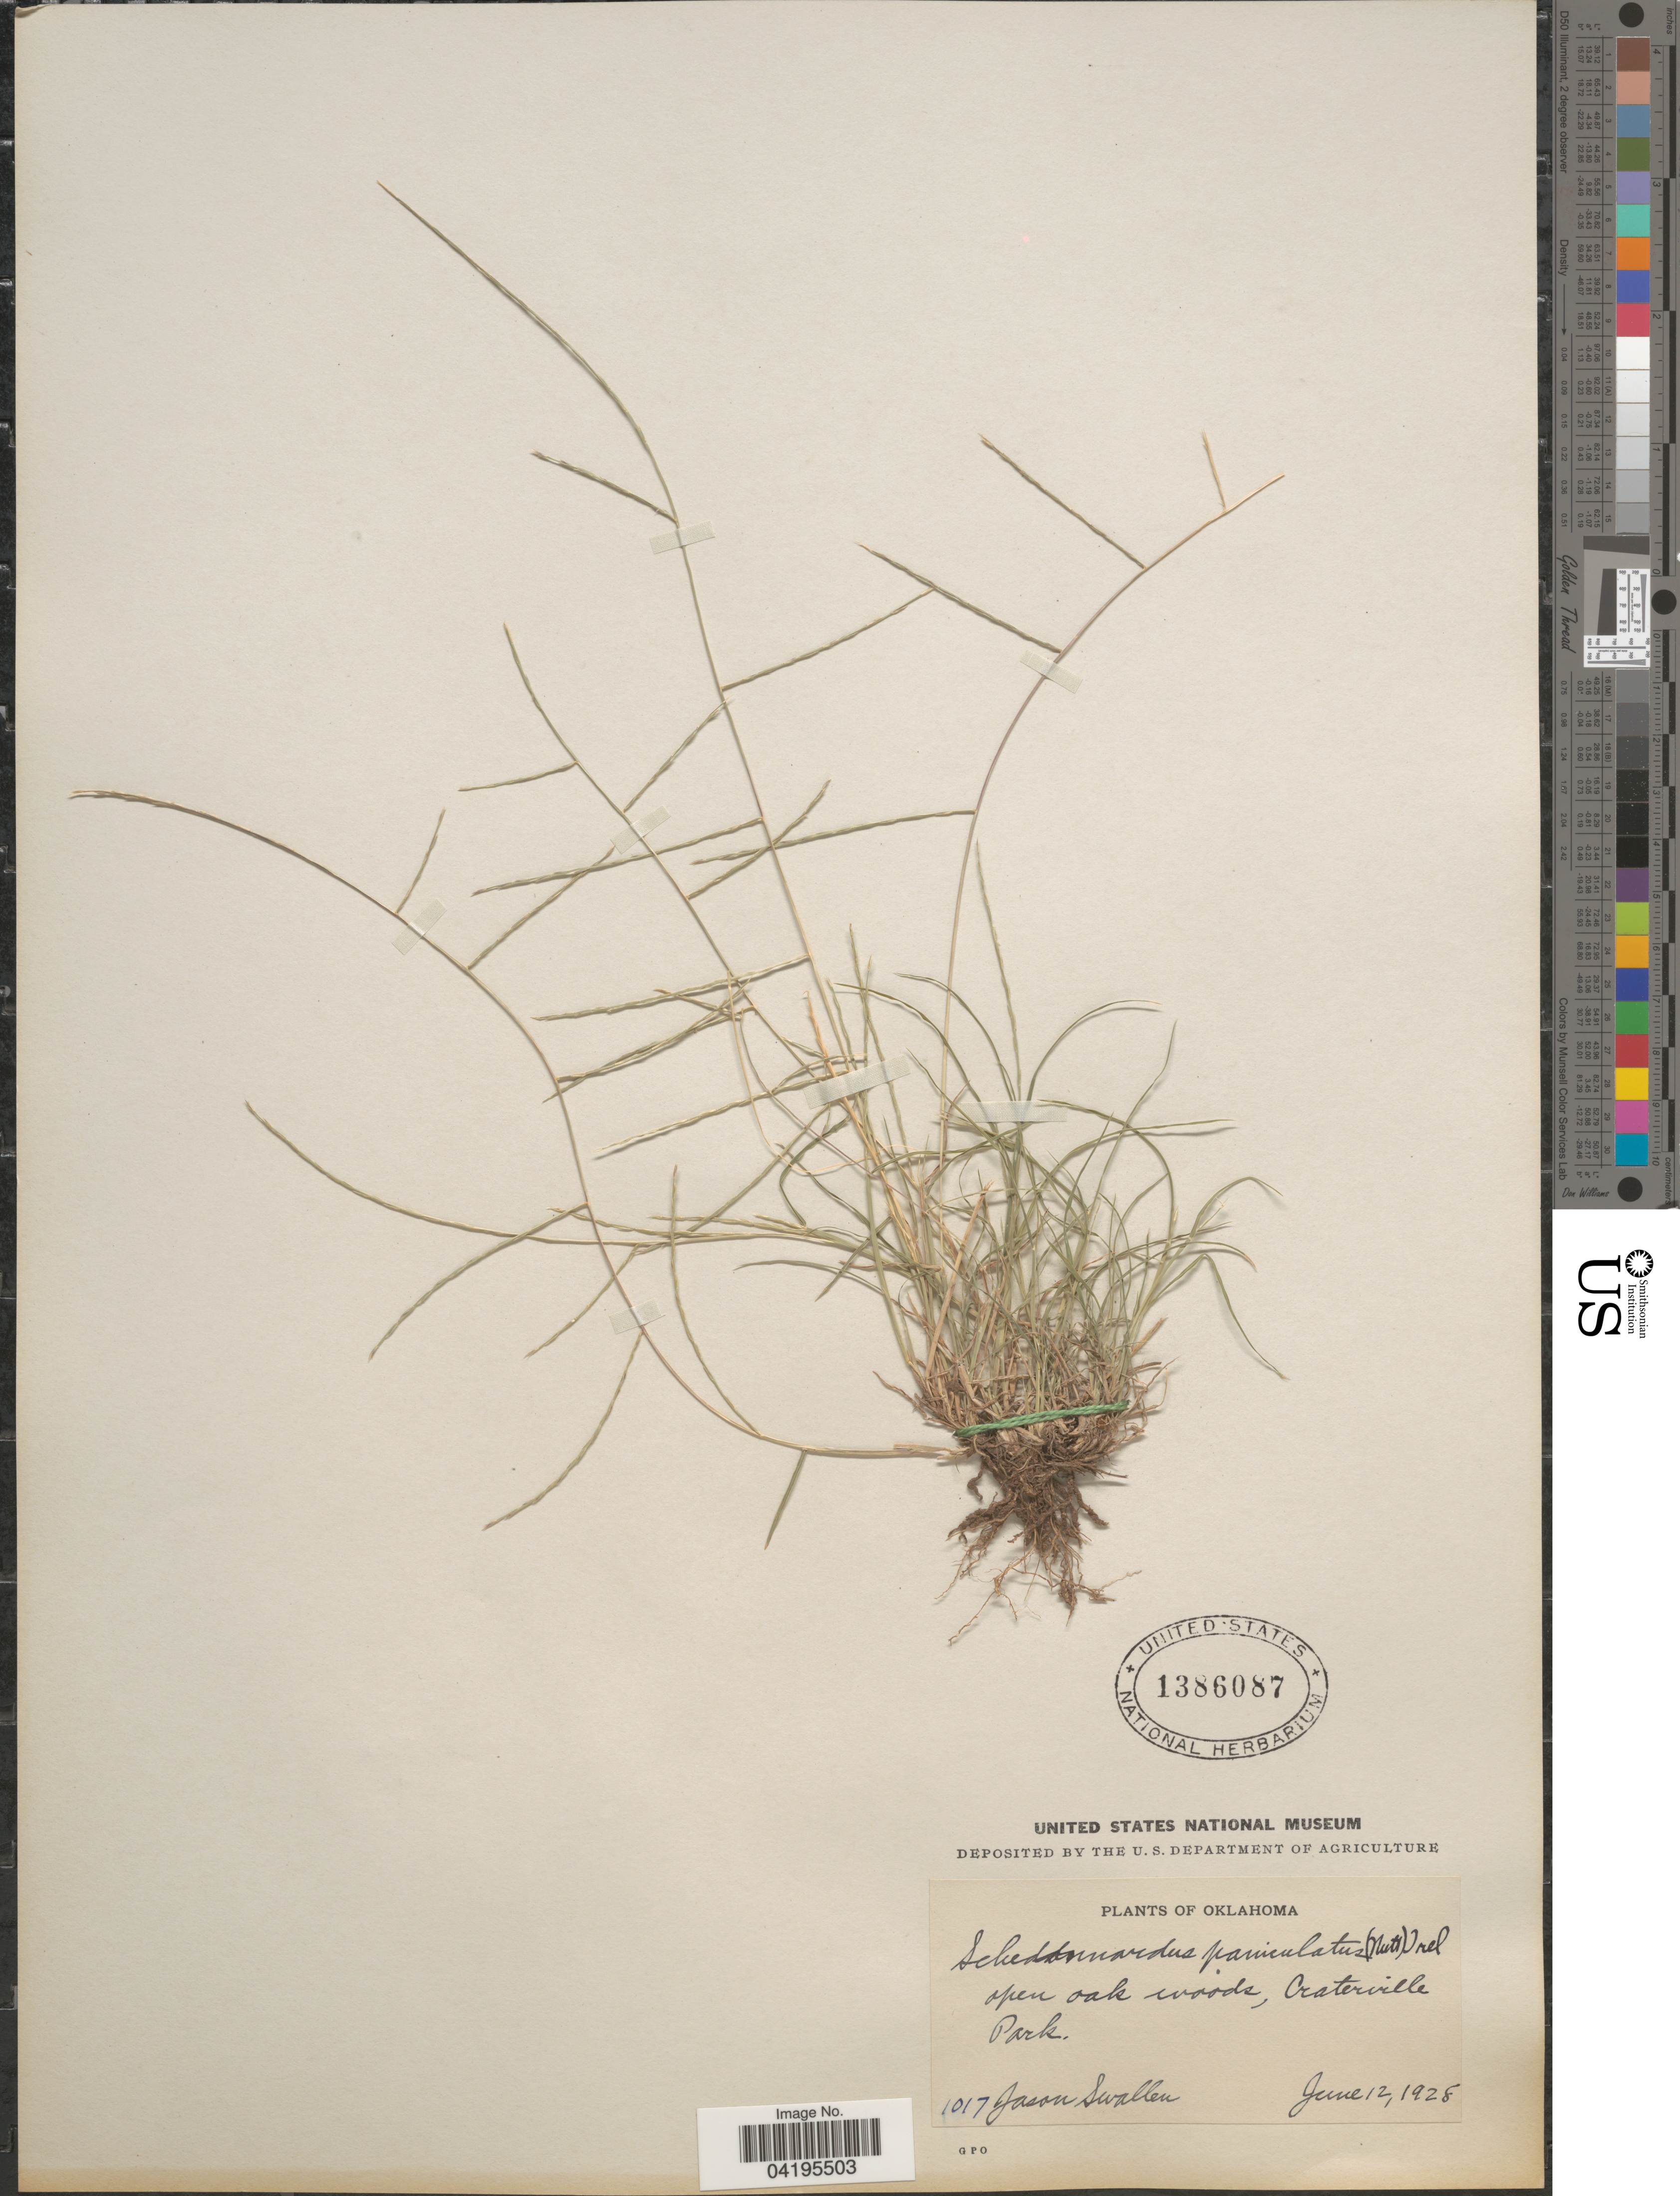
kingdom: Plantae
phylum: Tracheophyta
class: Liliopsida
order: Poales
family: Poaceae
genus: Muhlenbergia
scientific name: Muhlenbergia paniculata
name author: (Nutt.) Columbus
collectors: J. R. Swallen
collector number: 1017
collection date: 1928-06-12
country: United States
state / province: Oklahoma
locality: Open oak woods, Craterville Park.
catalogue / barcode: US 1386087